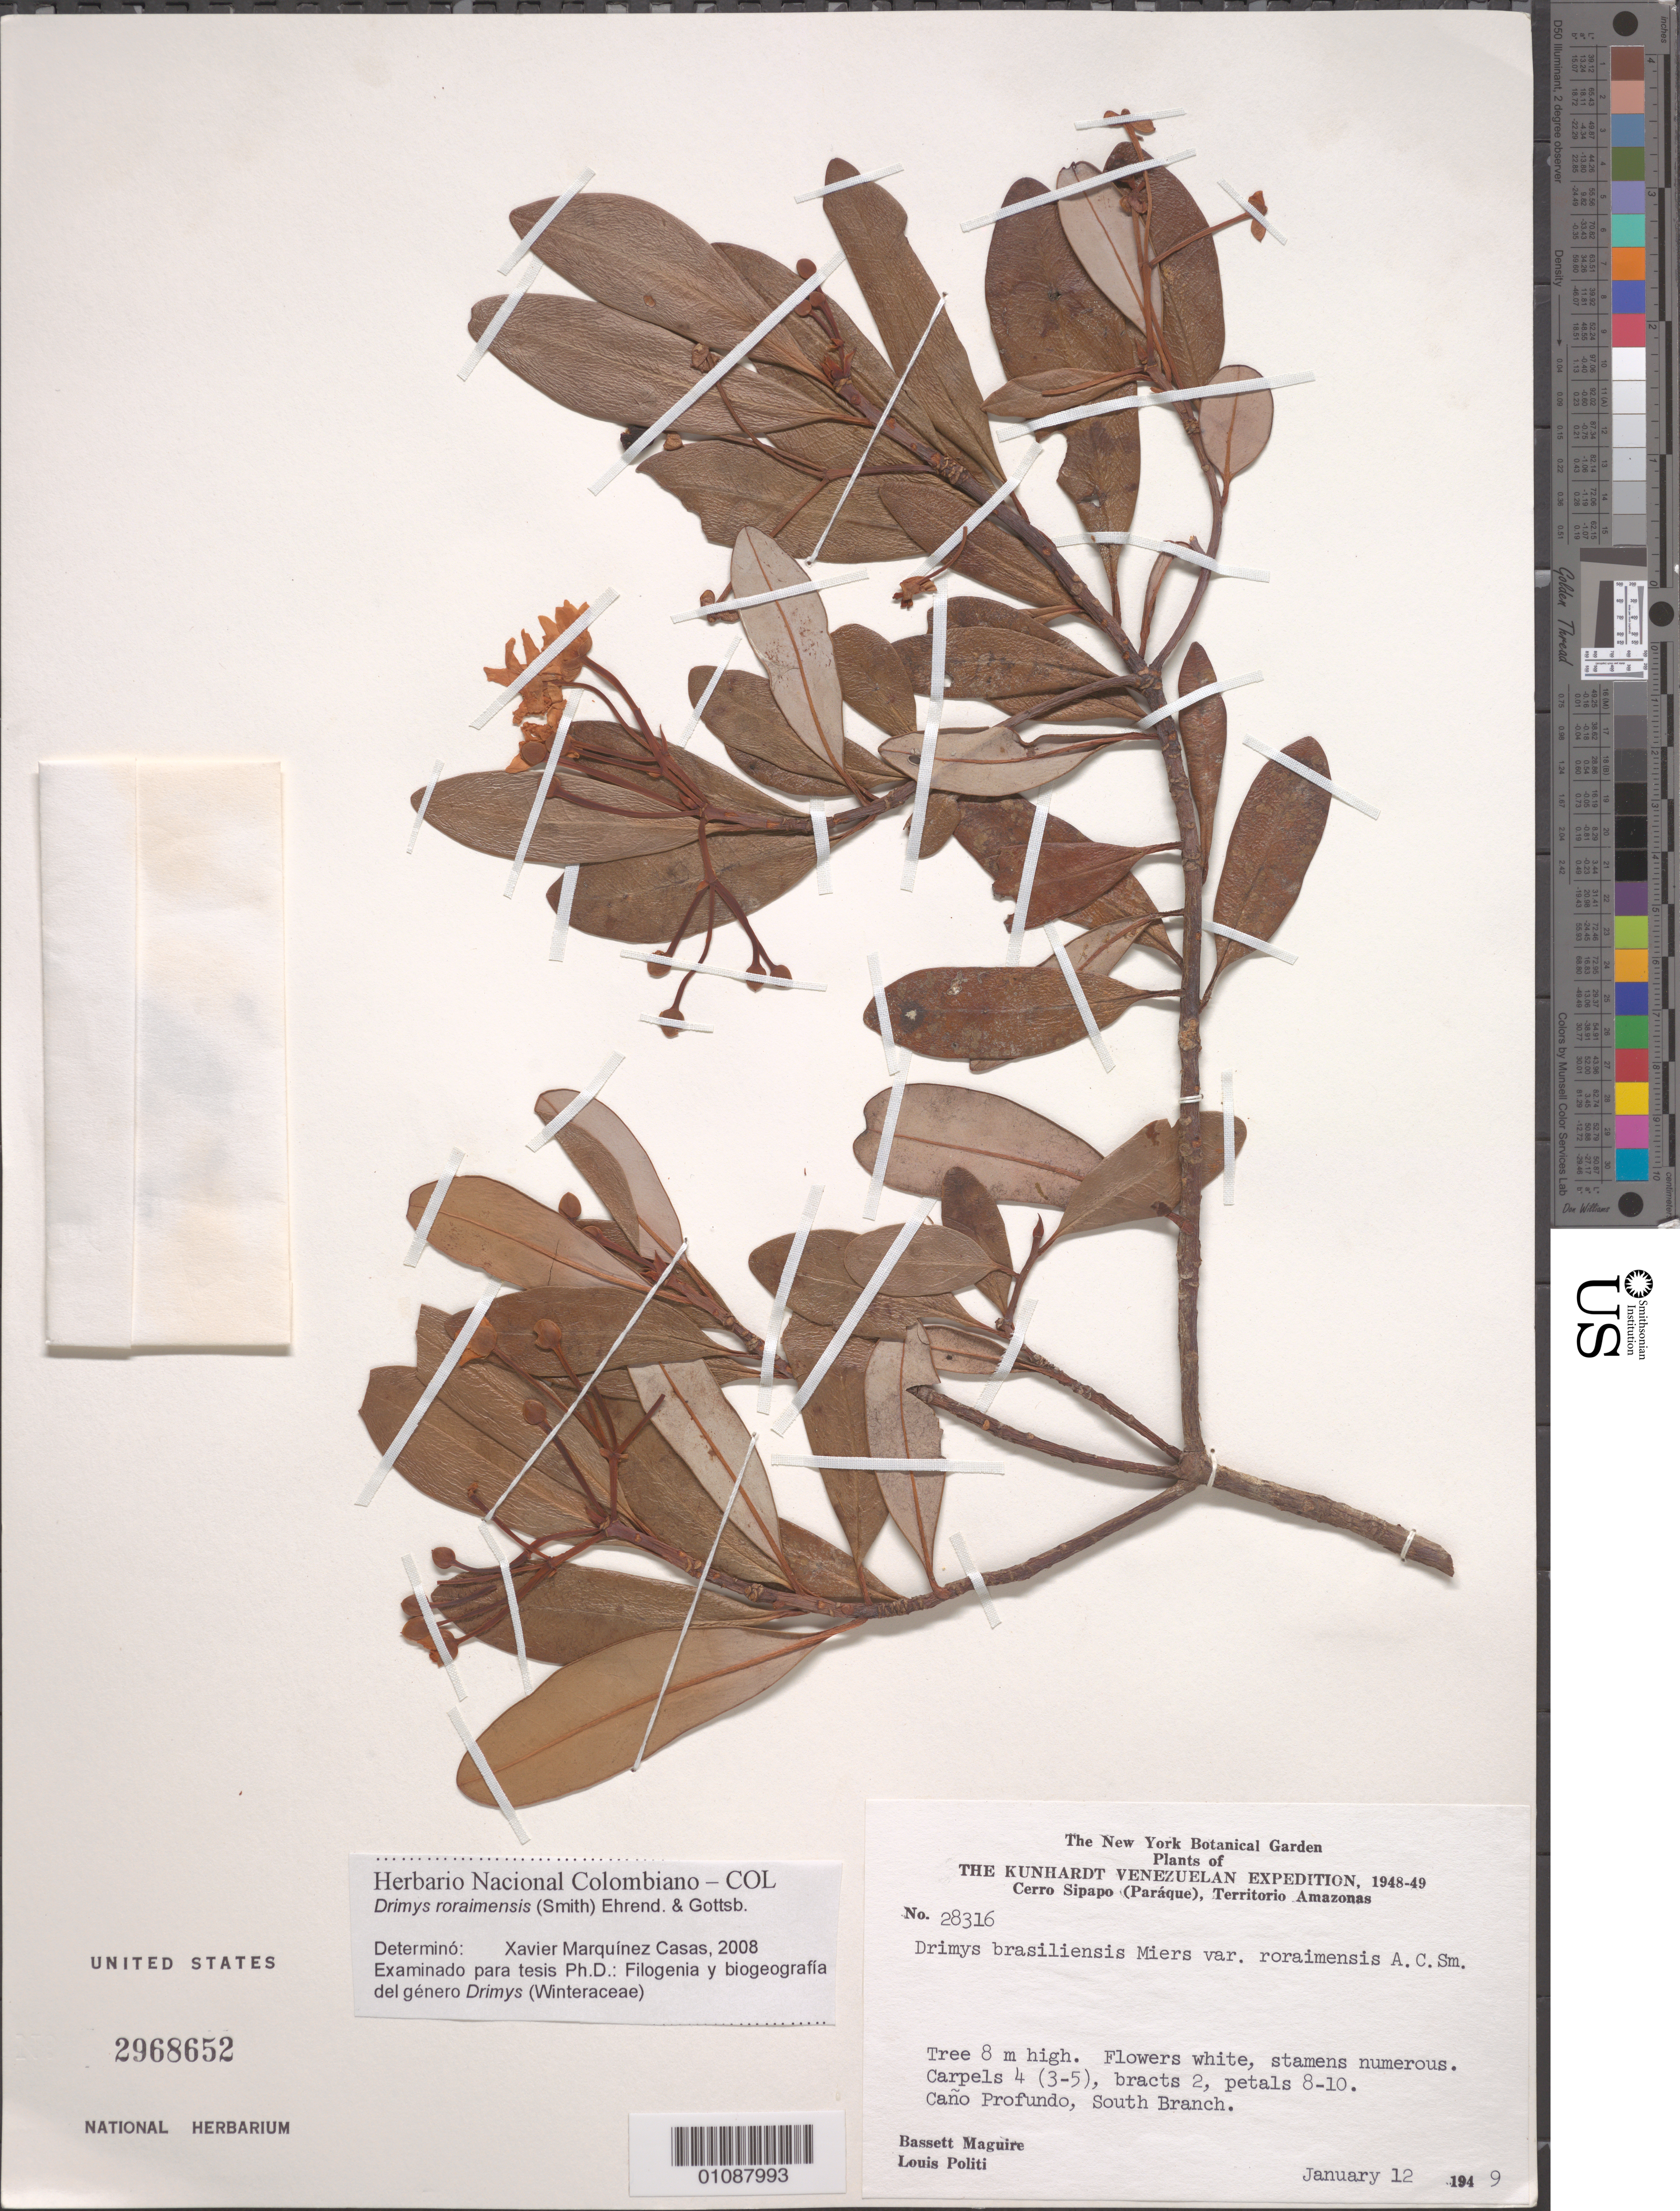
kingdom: Plantae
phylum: Tracheophyta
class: Magnoliopsida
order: Canellales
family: Winteraceae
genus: Drimys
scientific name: Drimys roraimensis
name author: (A.C. Sm.) Ehrend. & Gottsb.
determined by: Marquínez Casas, X.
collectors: B. Maguire & L. Politi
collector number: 28316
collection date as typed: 12-Jan-49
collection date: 1949-01-12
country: Venezuela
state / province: Amazonas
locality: Cerro Sipapo (Paráque), Caño Profundo, South Branch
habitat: On rocks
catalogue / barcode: US 2968652